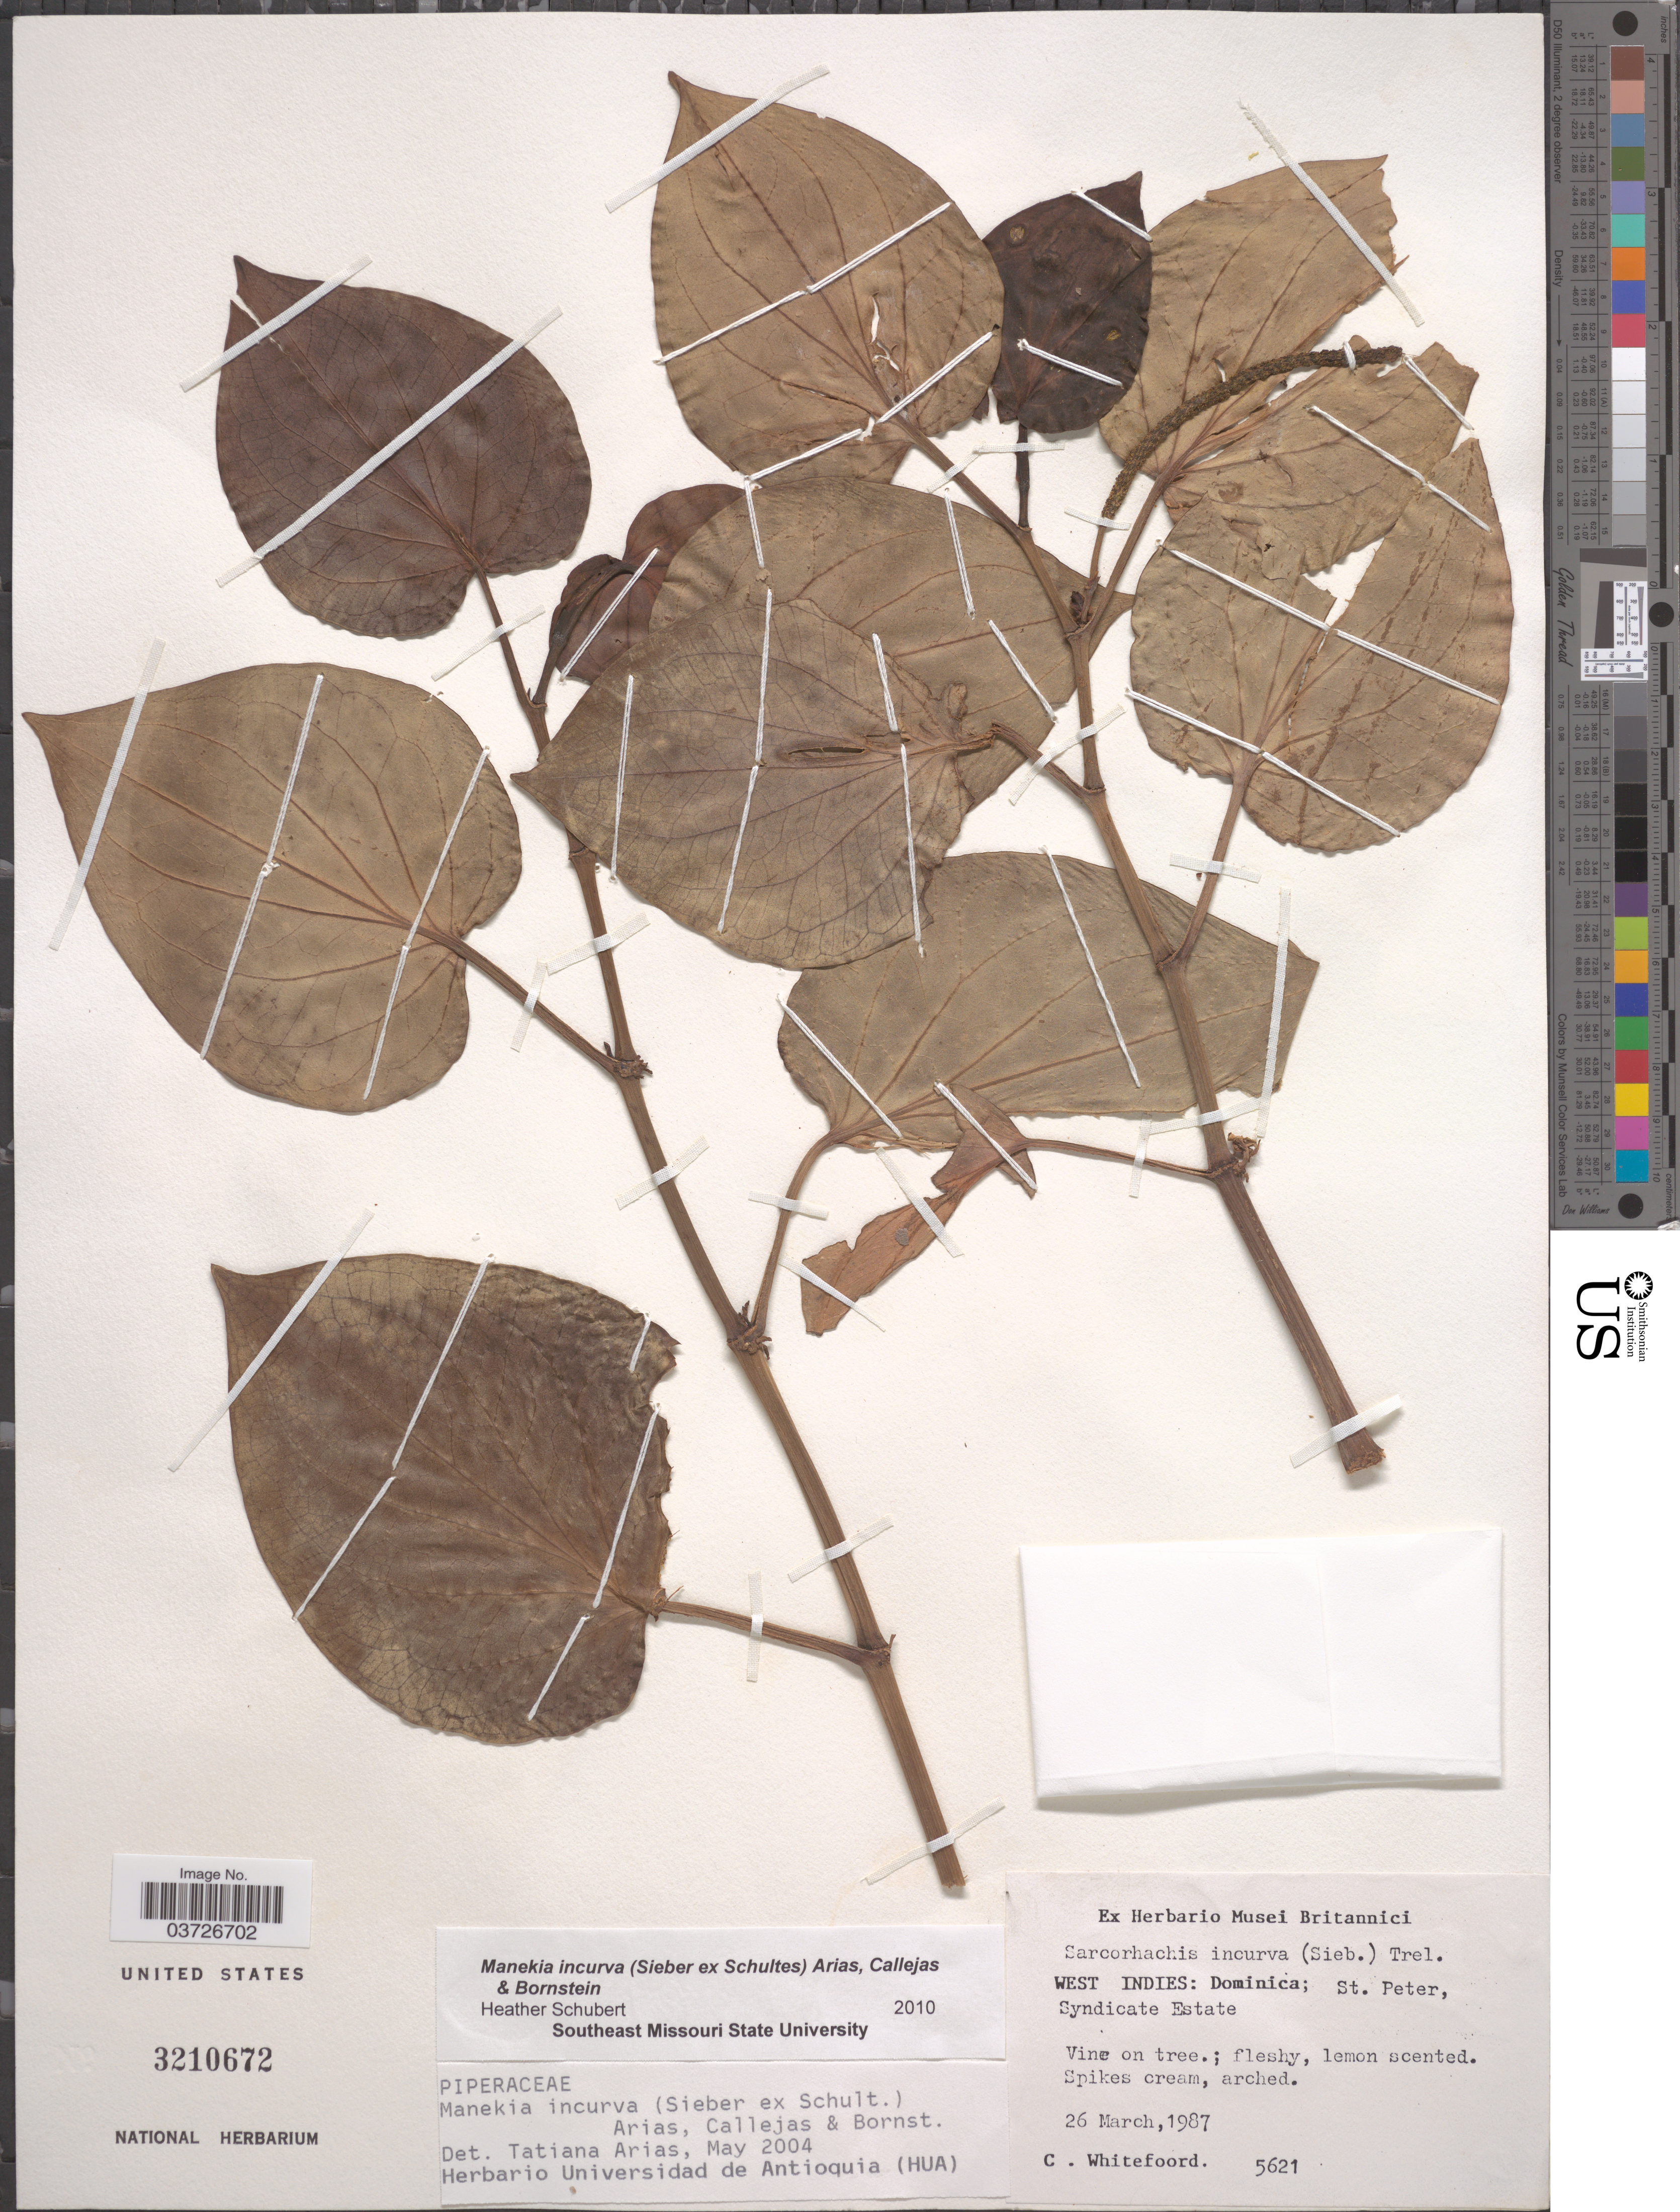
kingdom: Plantae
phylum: Tracheophyta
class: Magnoliopsida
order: Piperales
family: Piperaceae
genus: Manekia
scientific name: Manekia incurva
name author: (Sieber ex Schult.) T. Arias et al.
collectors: C. Whitefoord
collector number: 5621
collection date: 1987-03-26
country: Dominica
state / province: St. Peter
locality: West Indies: St. peter, Syndicate Estate.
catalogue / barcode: US 3210672